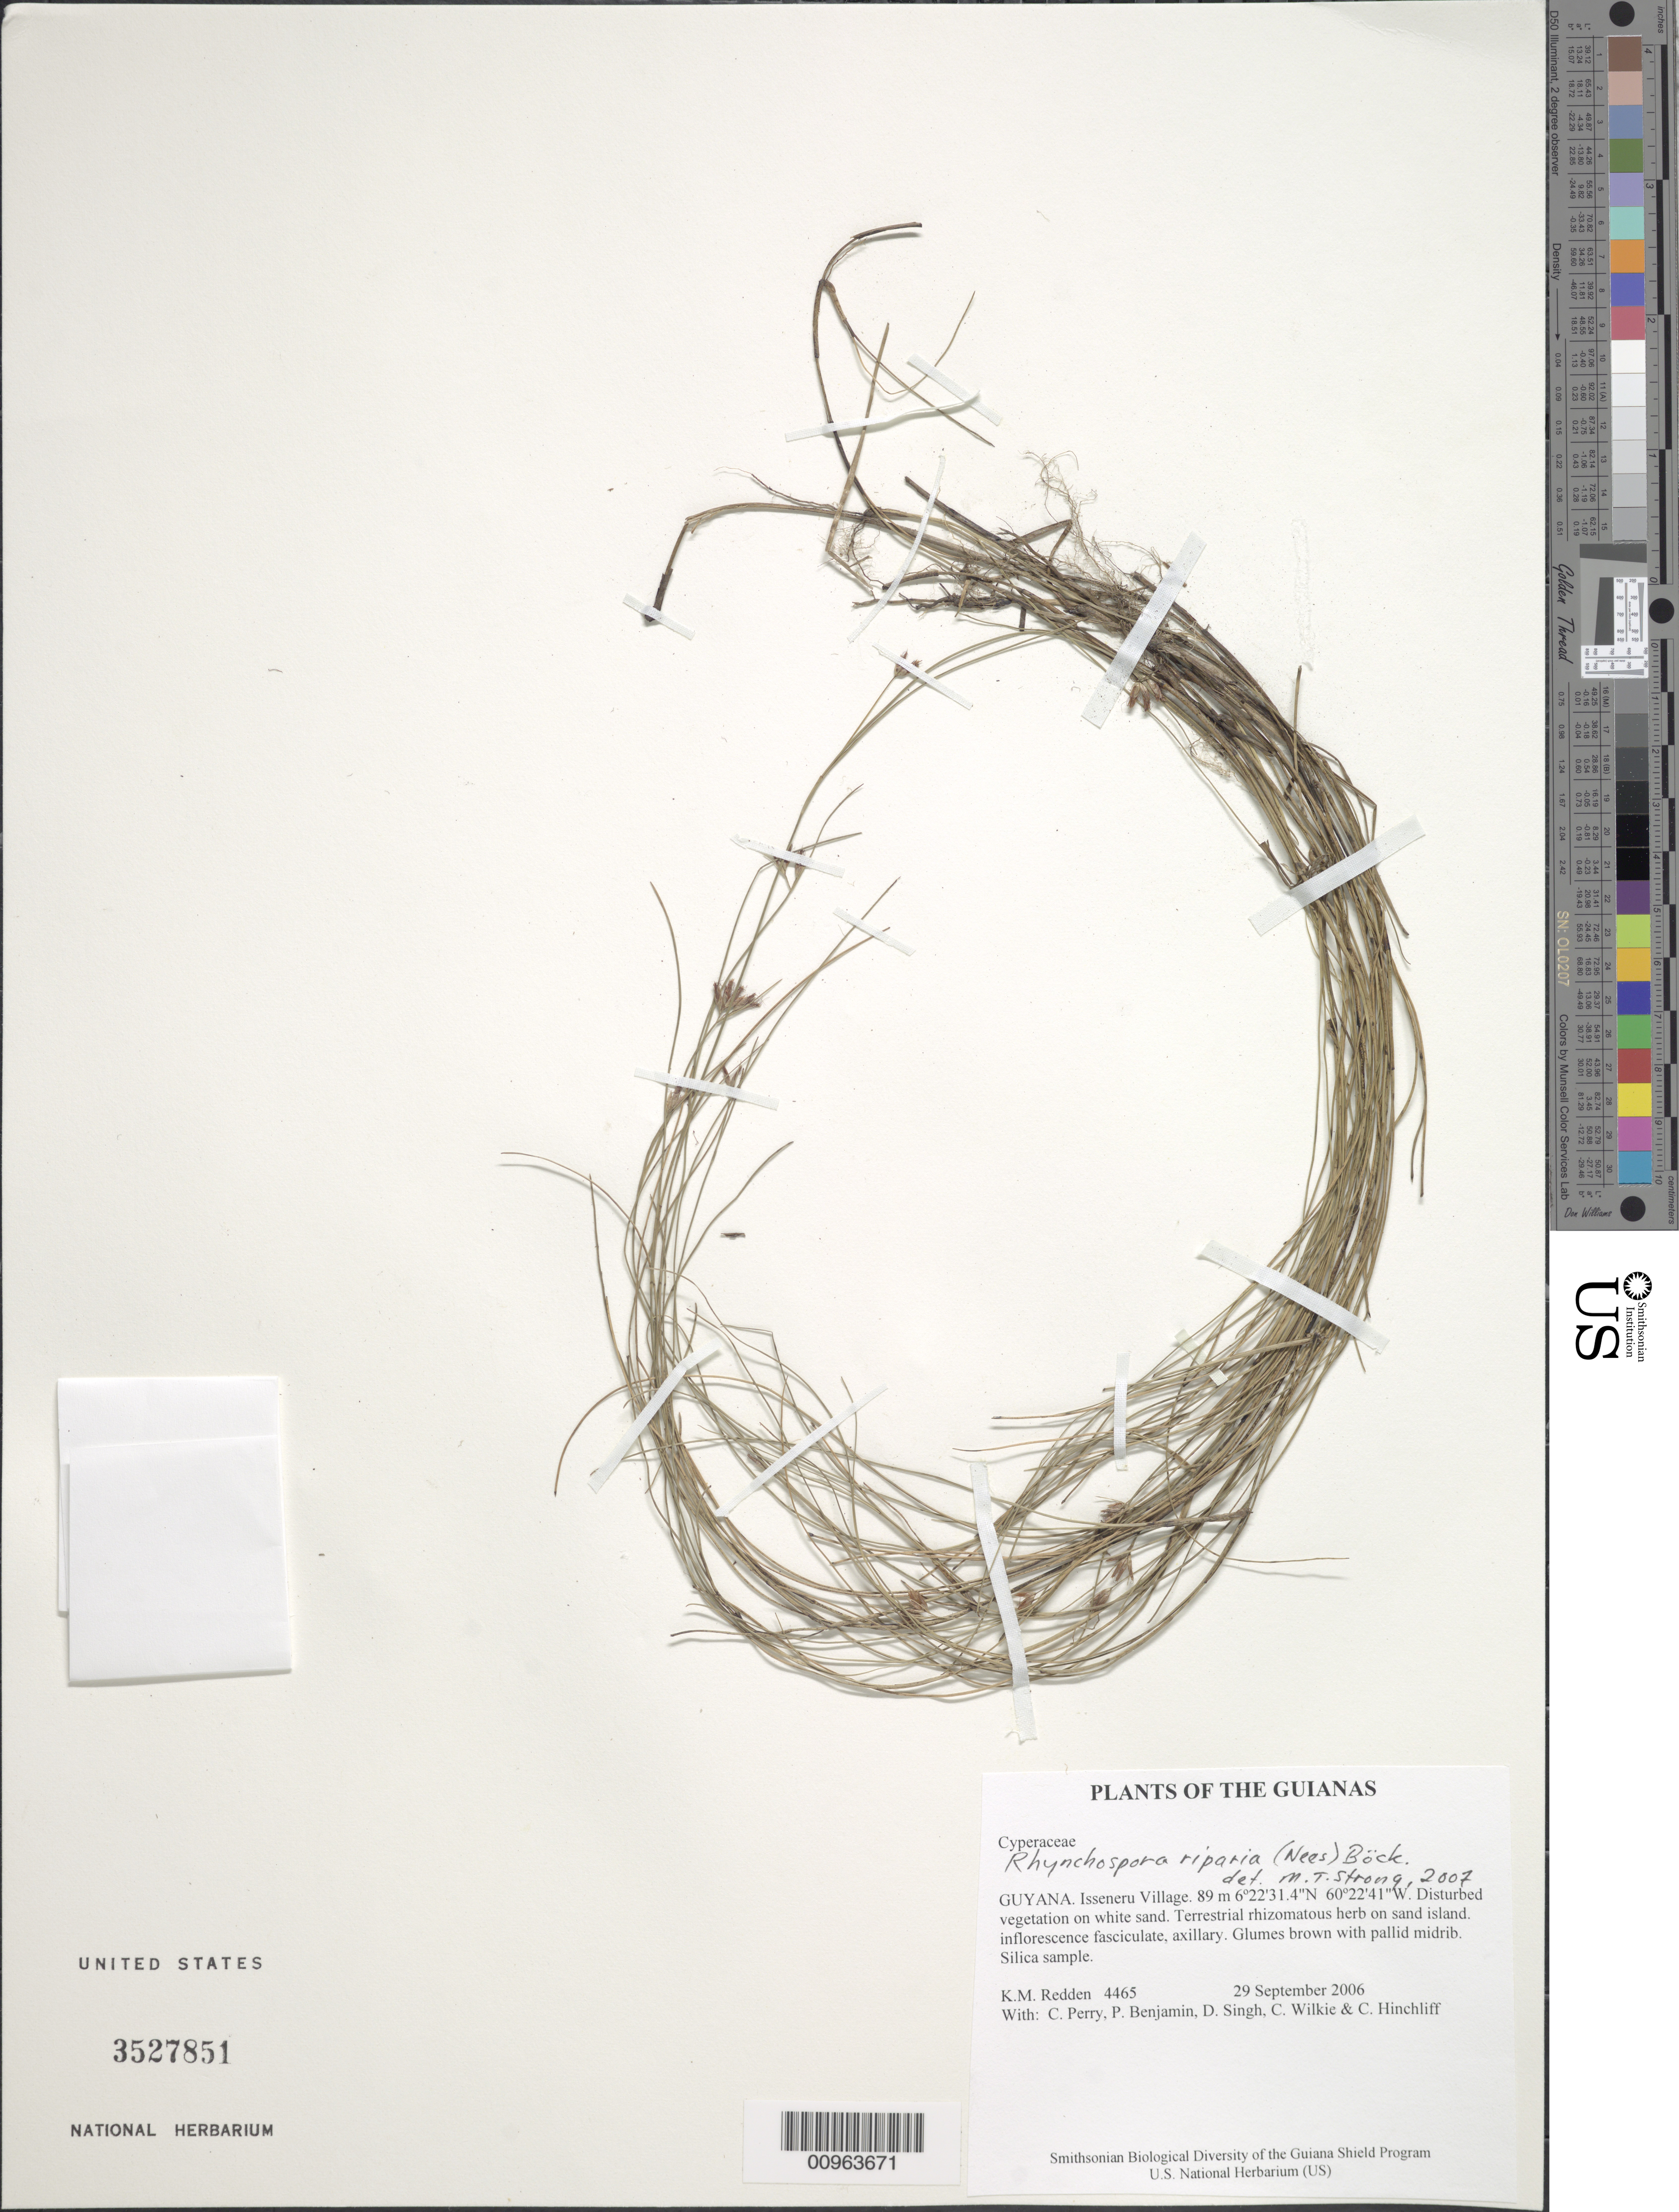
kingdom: Plantae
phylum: Tracheophyta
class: Liliopsida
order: Poales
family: Cyperaceae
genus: Rhynchospora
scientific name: Rhynchospora riparia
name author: (Nees) Boeckeler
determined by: Strong, M. T., (US), Smithsonian Institution - National Museum of Natural History (UNITED STATES)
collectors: K. M. Redden, C. Perry, P. Benjamin, D. Singh, C. Wilkie & C. E. Hinchliff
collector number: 4465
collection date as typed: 29 September 2006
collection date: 2006-09-29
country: Guyana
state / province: Cuyuni-Mazaruni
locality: Isseneru Village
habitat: Disturbed vegetation on white sand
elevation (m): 89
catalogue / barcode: US 3527851